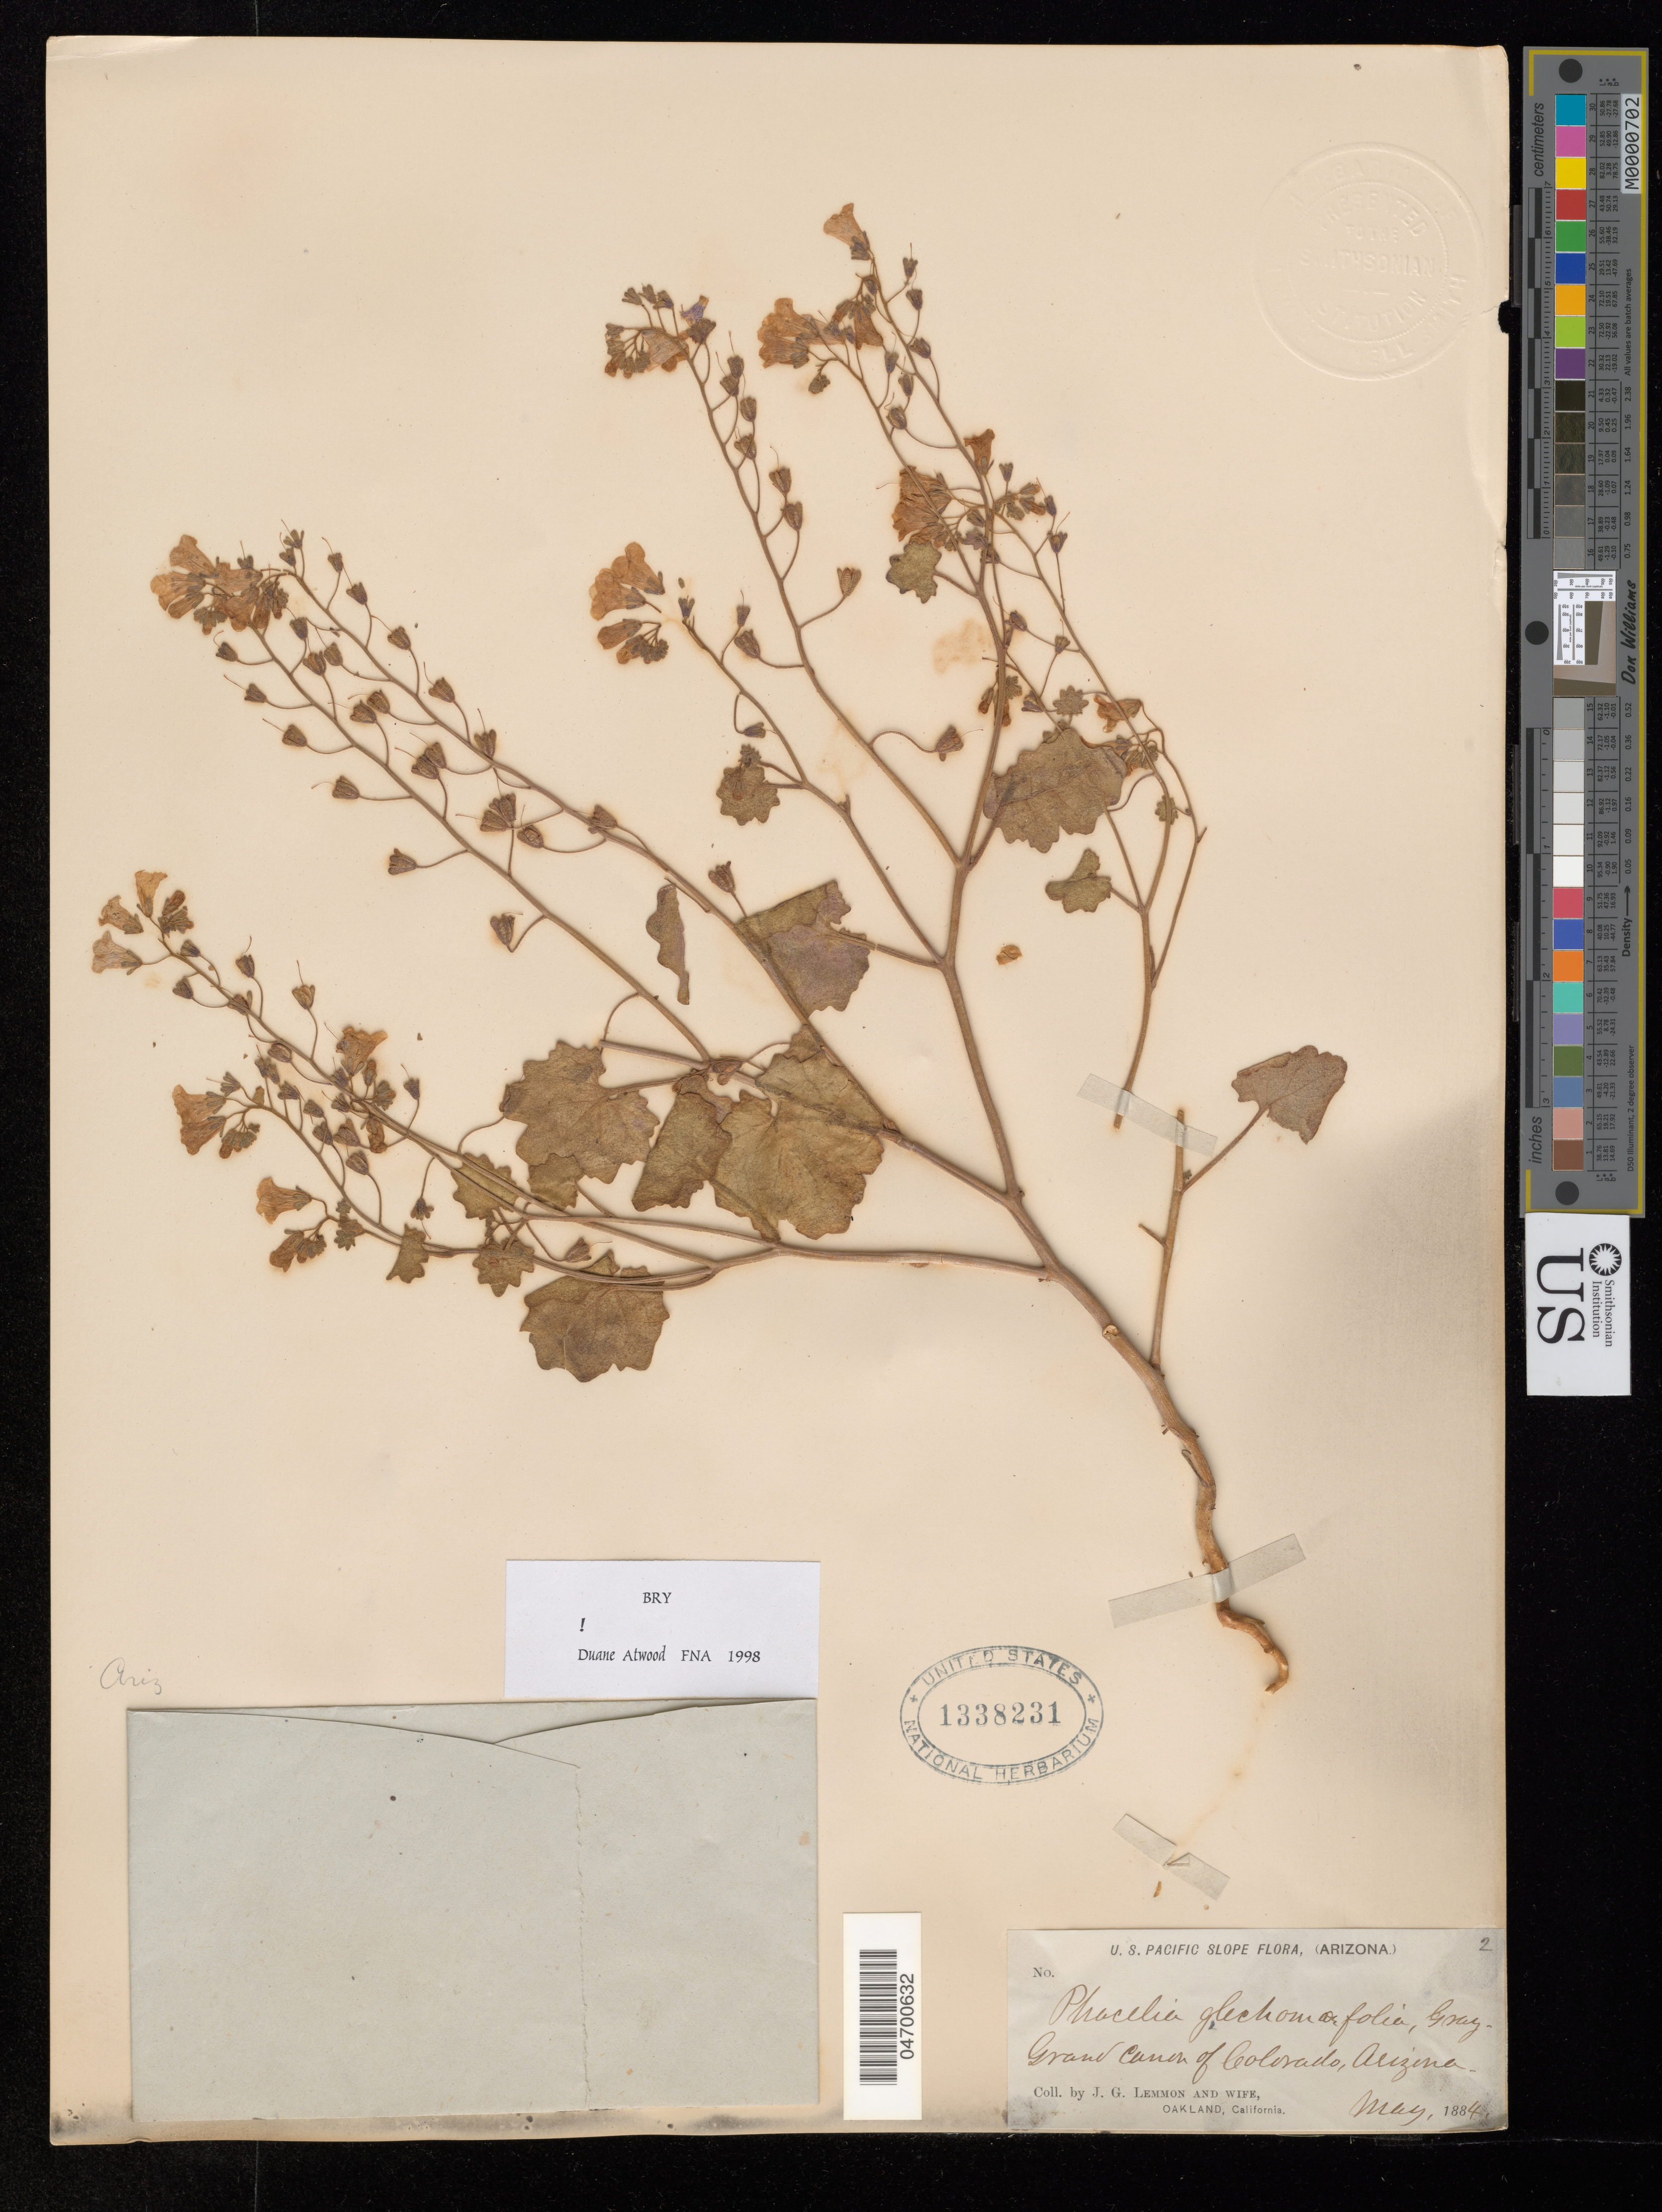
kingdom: Plantae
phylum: Tracheophyta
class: Magnoliopsida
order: Boraginales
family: Hydrophyllaceae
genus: Phacelia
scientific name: Phacelia glechomifolia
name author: A. Gray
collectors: J. G. Lemmon & J. Lemmon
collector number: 2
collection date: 1884-05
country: United States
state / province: Arizona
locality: U. S. Pacific Slope. Grand Canon of Colorado.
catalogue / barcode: US 1338231